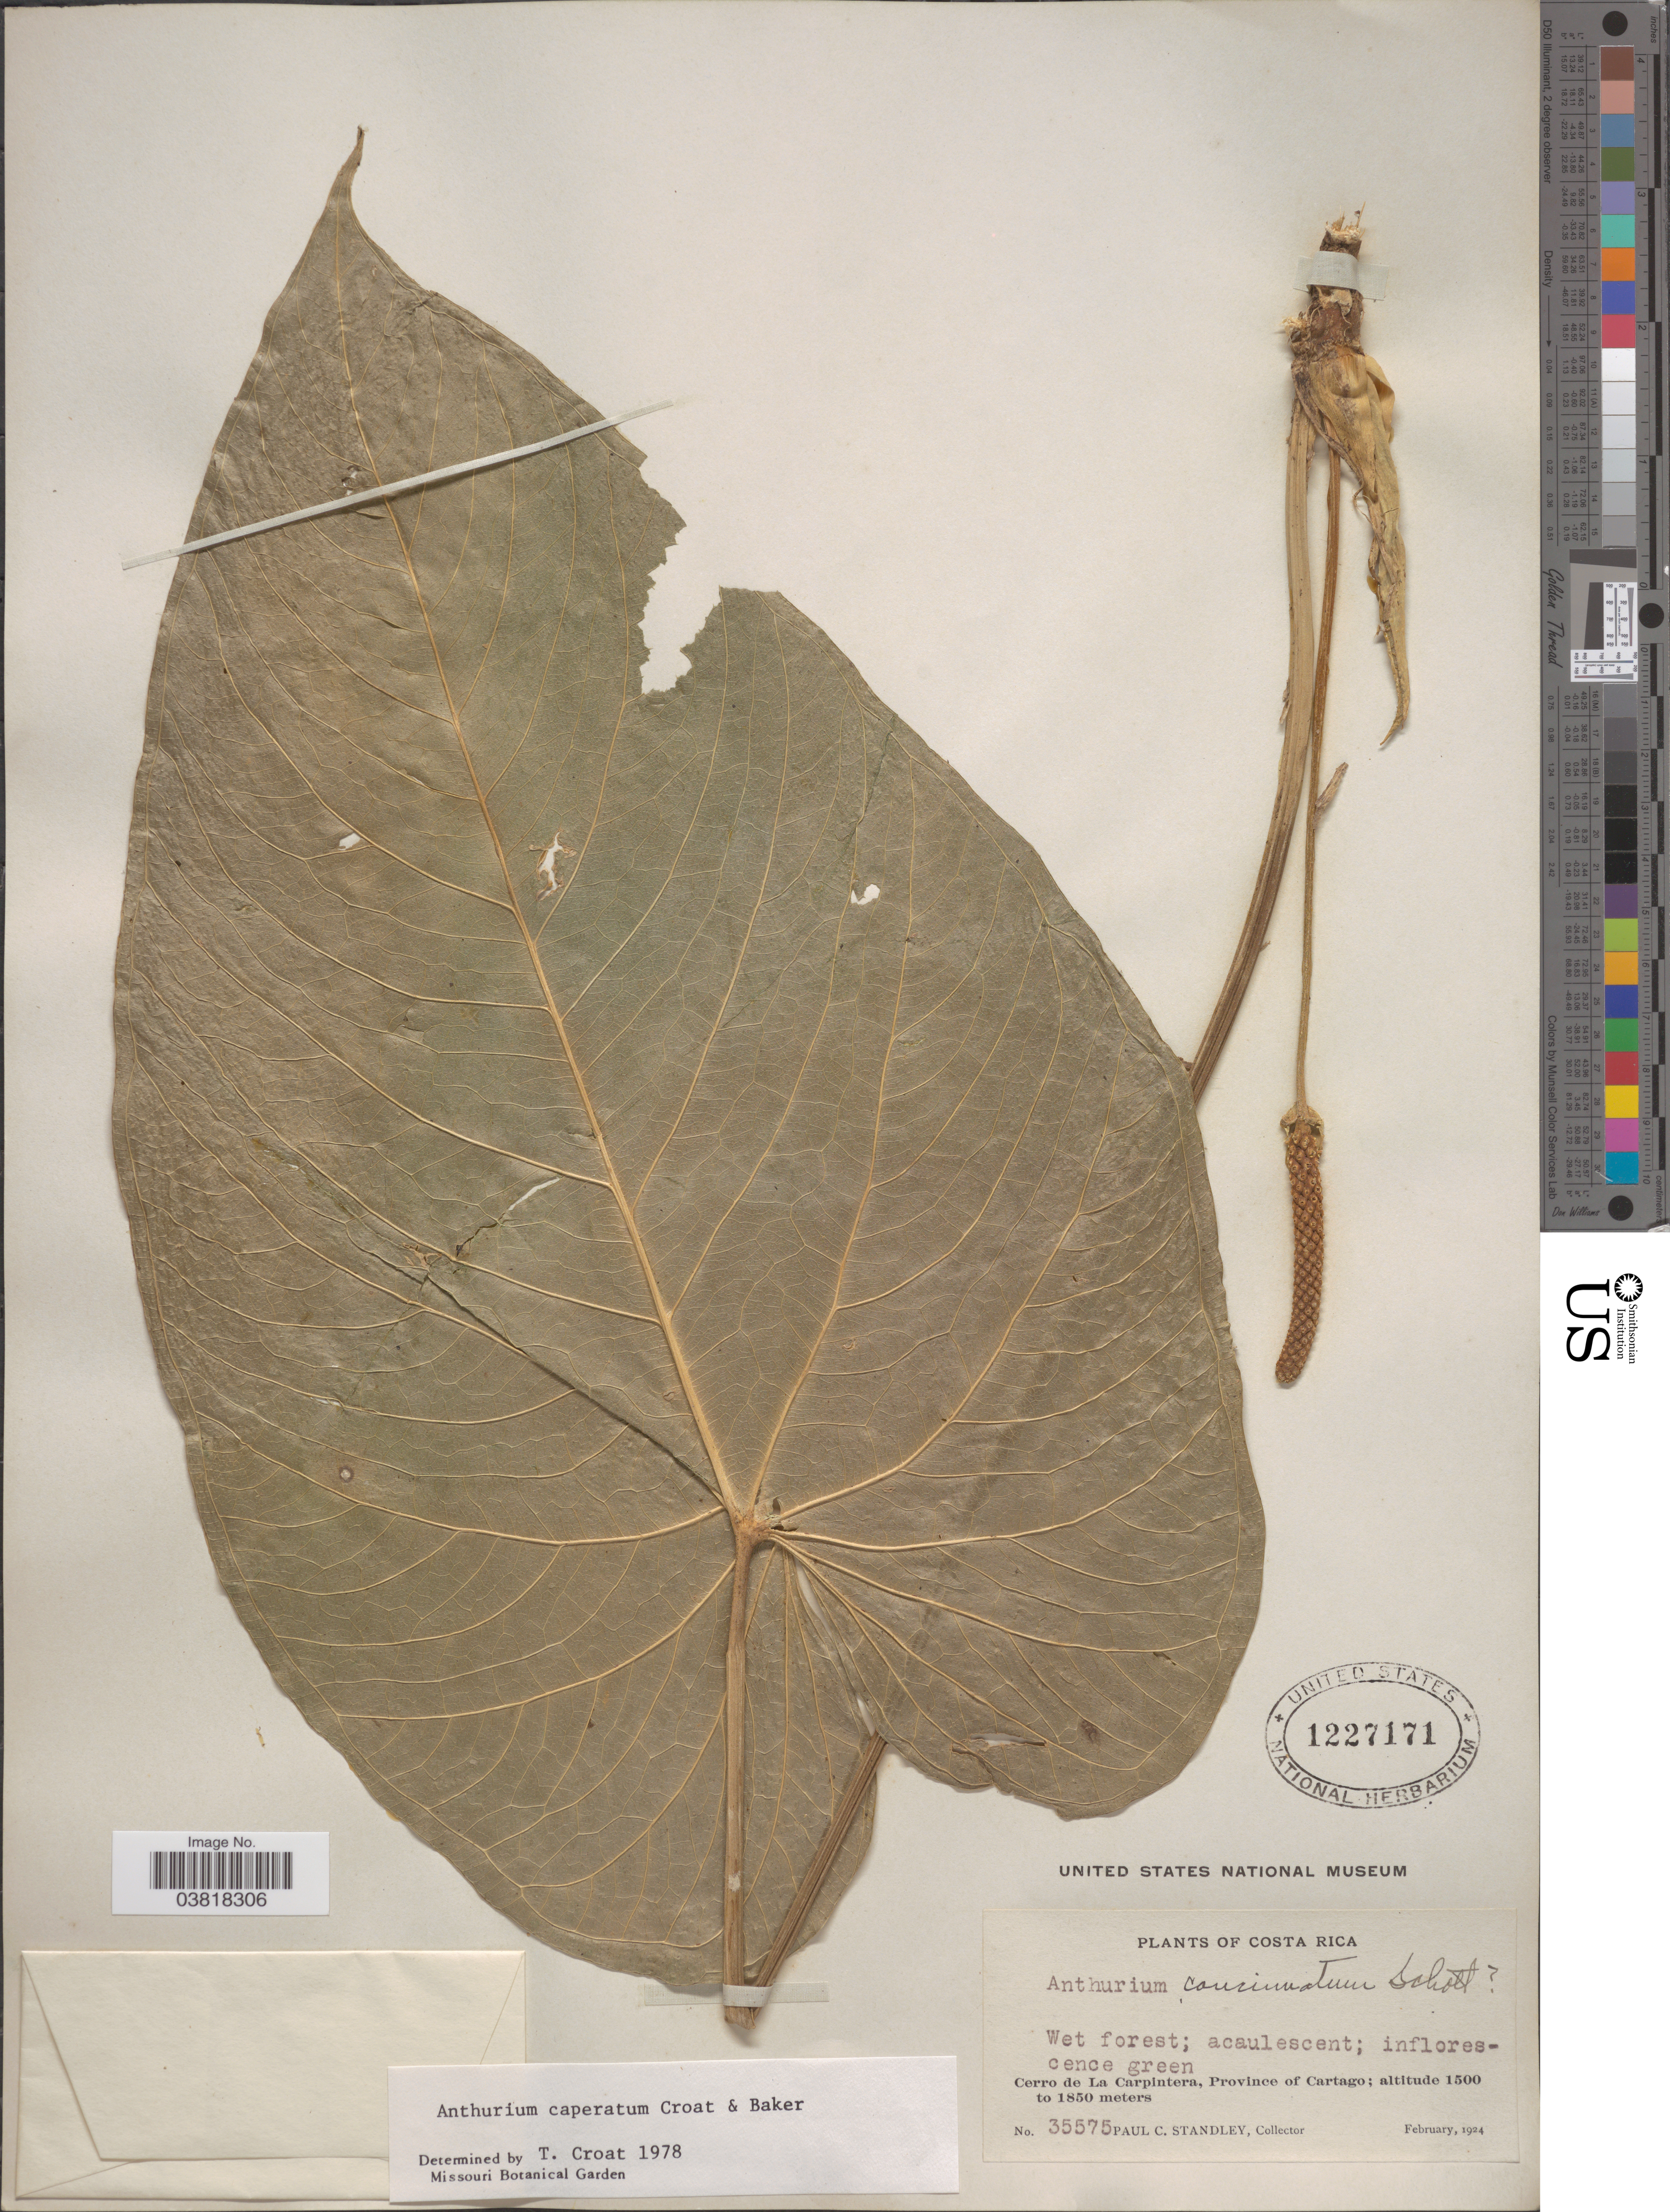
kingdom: Plantae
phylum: Tracheophyta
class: Liliopsida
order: Alismatales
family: Araceae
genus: Anthurium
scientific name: Anthurium caperatum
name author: Croat & R.A. Baker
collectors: P. C. Standley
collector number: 35575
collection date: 1924-02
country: Costa Rica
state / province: Cartago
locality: Cerro de La Carpintera.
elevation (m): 1500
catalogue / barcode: US 1227171